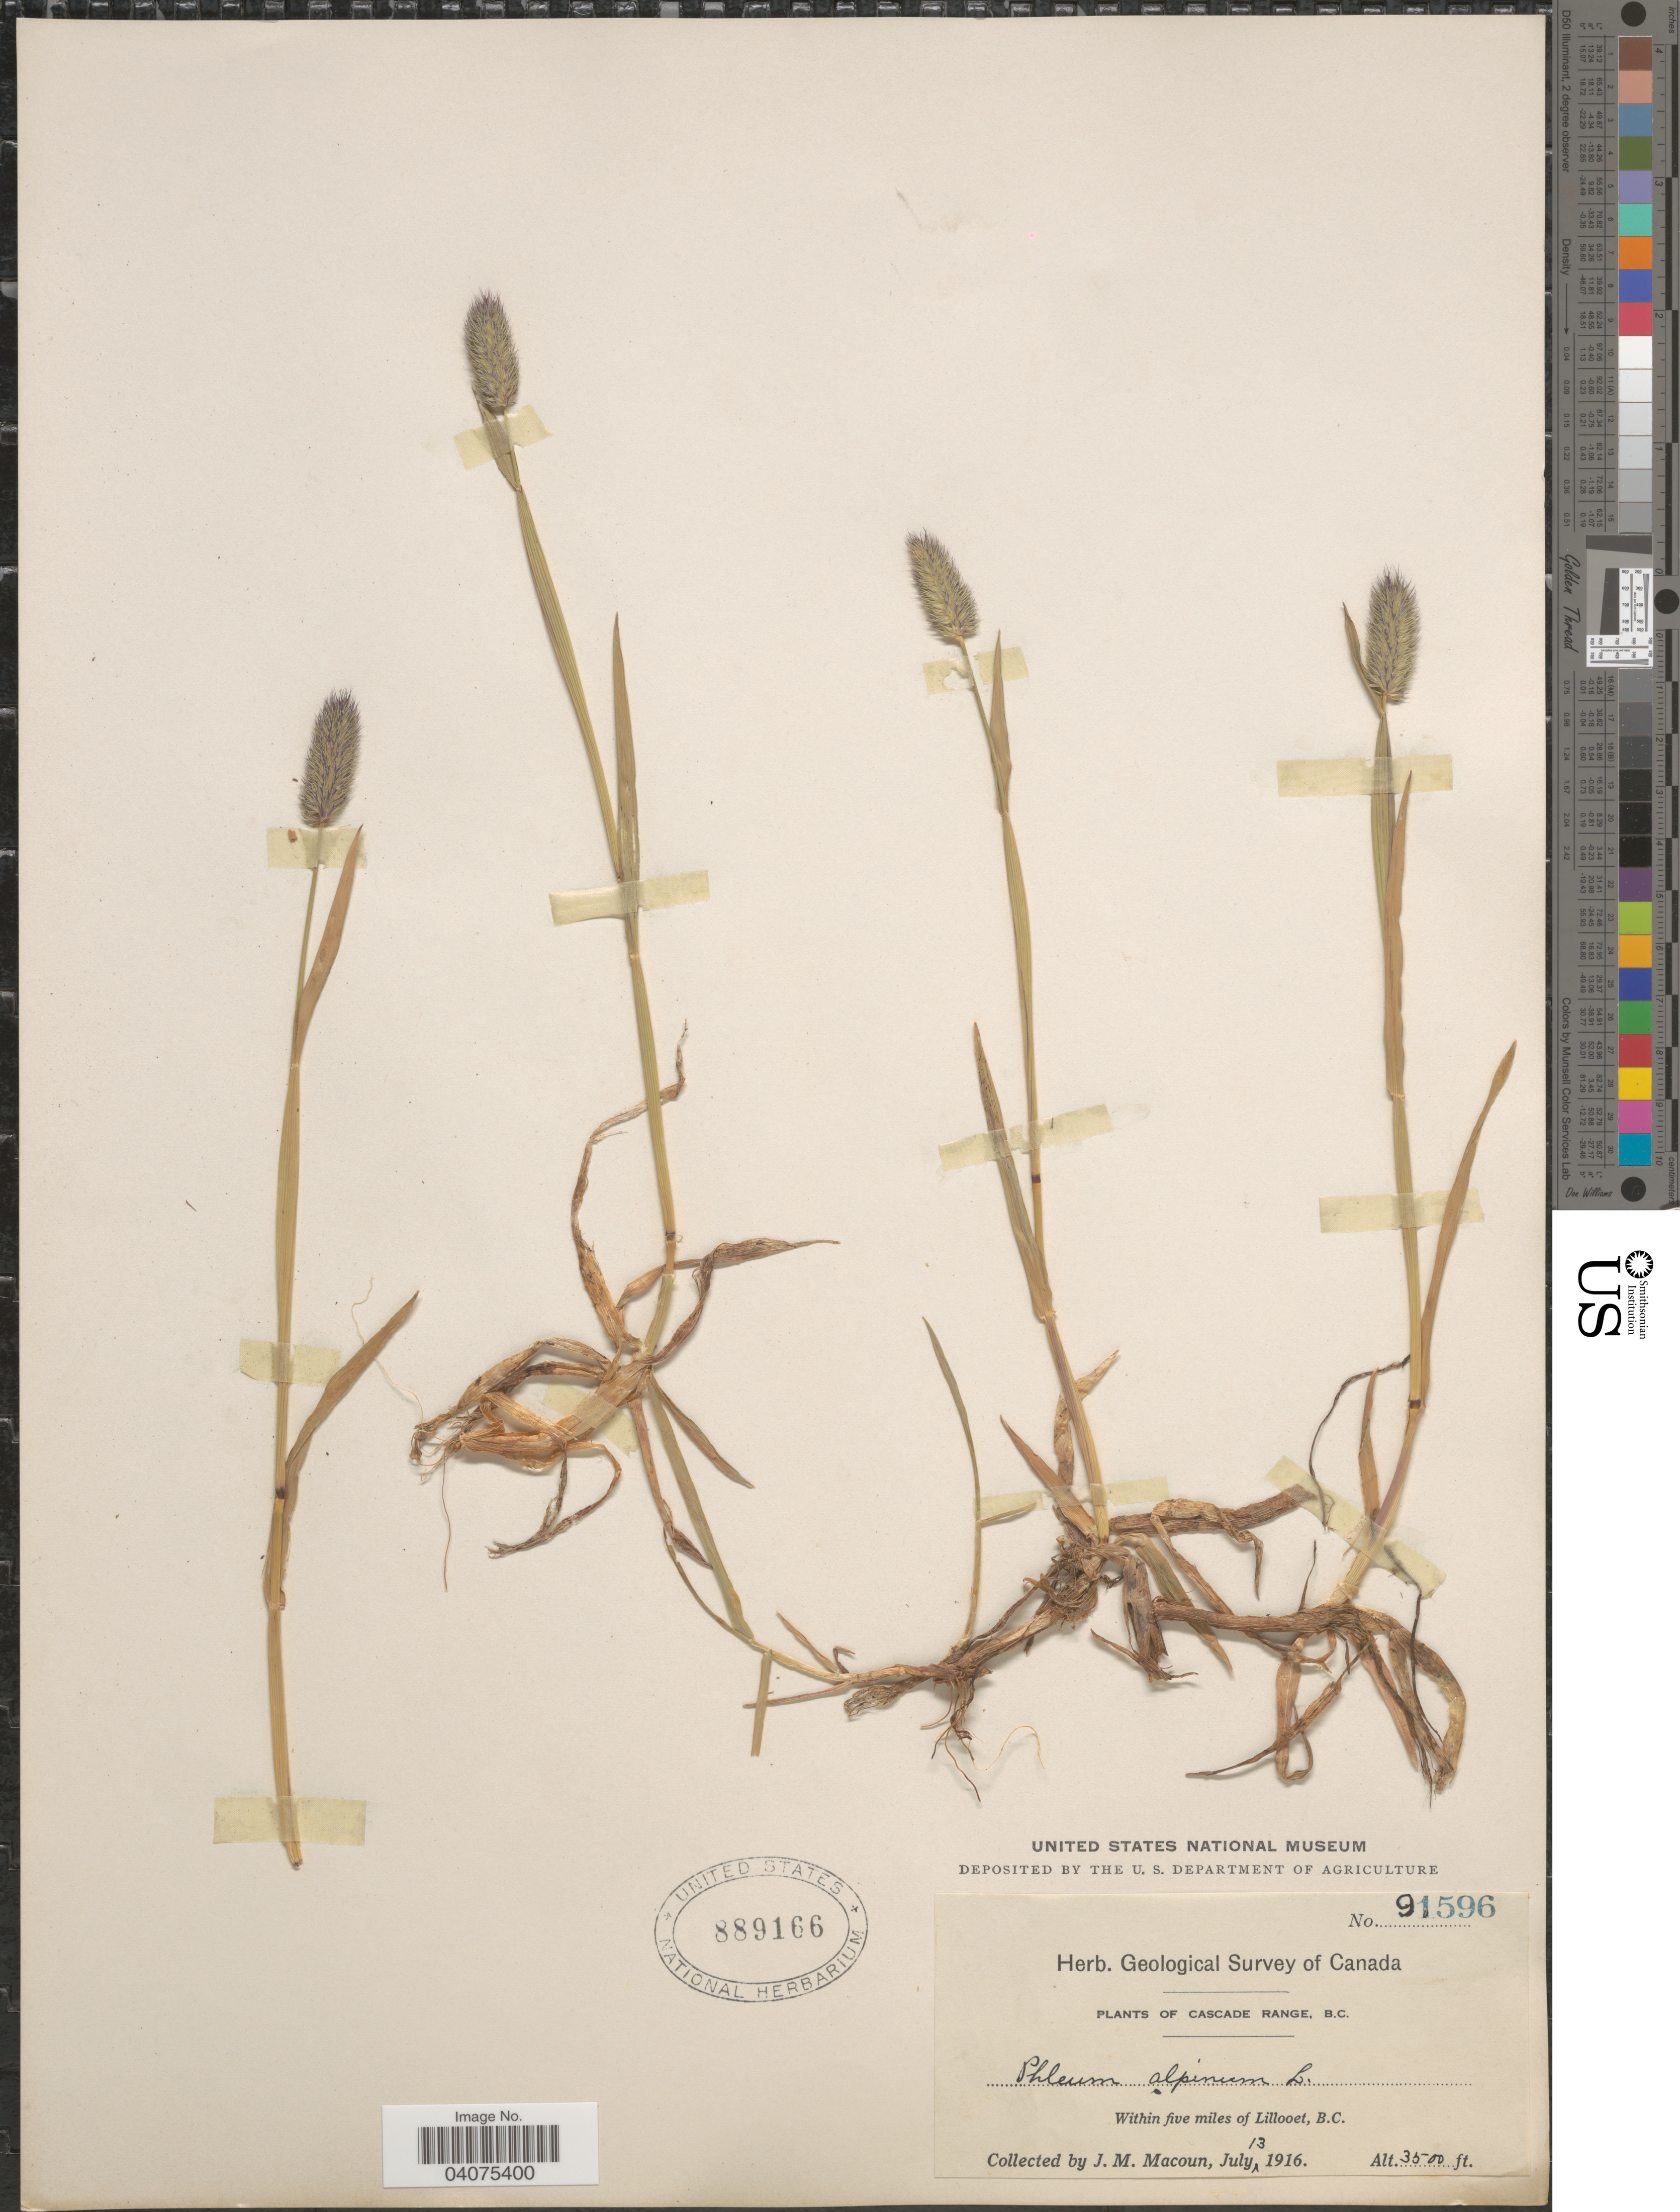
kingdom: Plantae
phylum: Tracheophyta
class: Liliopsida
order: Poales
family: Poaceae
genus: Phleum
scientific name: Phleum alpinum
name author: L.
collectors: J. M. Macoun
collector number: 91596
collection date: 1916-07-13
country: Canada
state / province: British Columbia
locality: Herb. Geological Survey of Canada. Cascade Range. Within five miles of Lillooet.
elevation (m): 1067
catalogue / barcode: US 889166